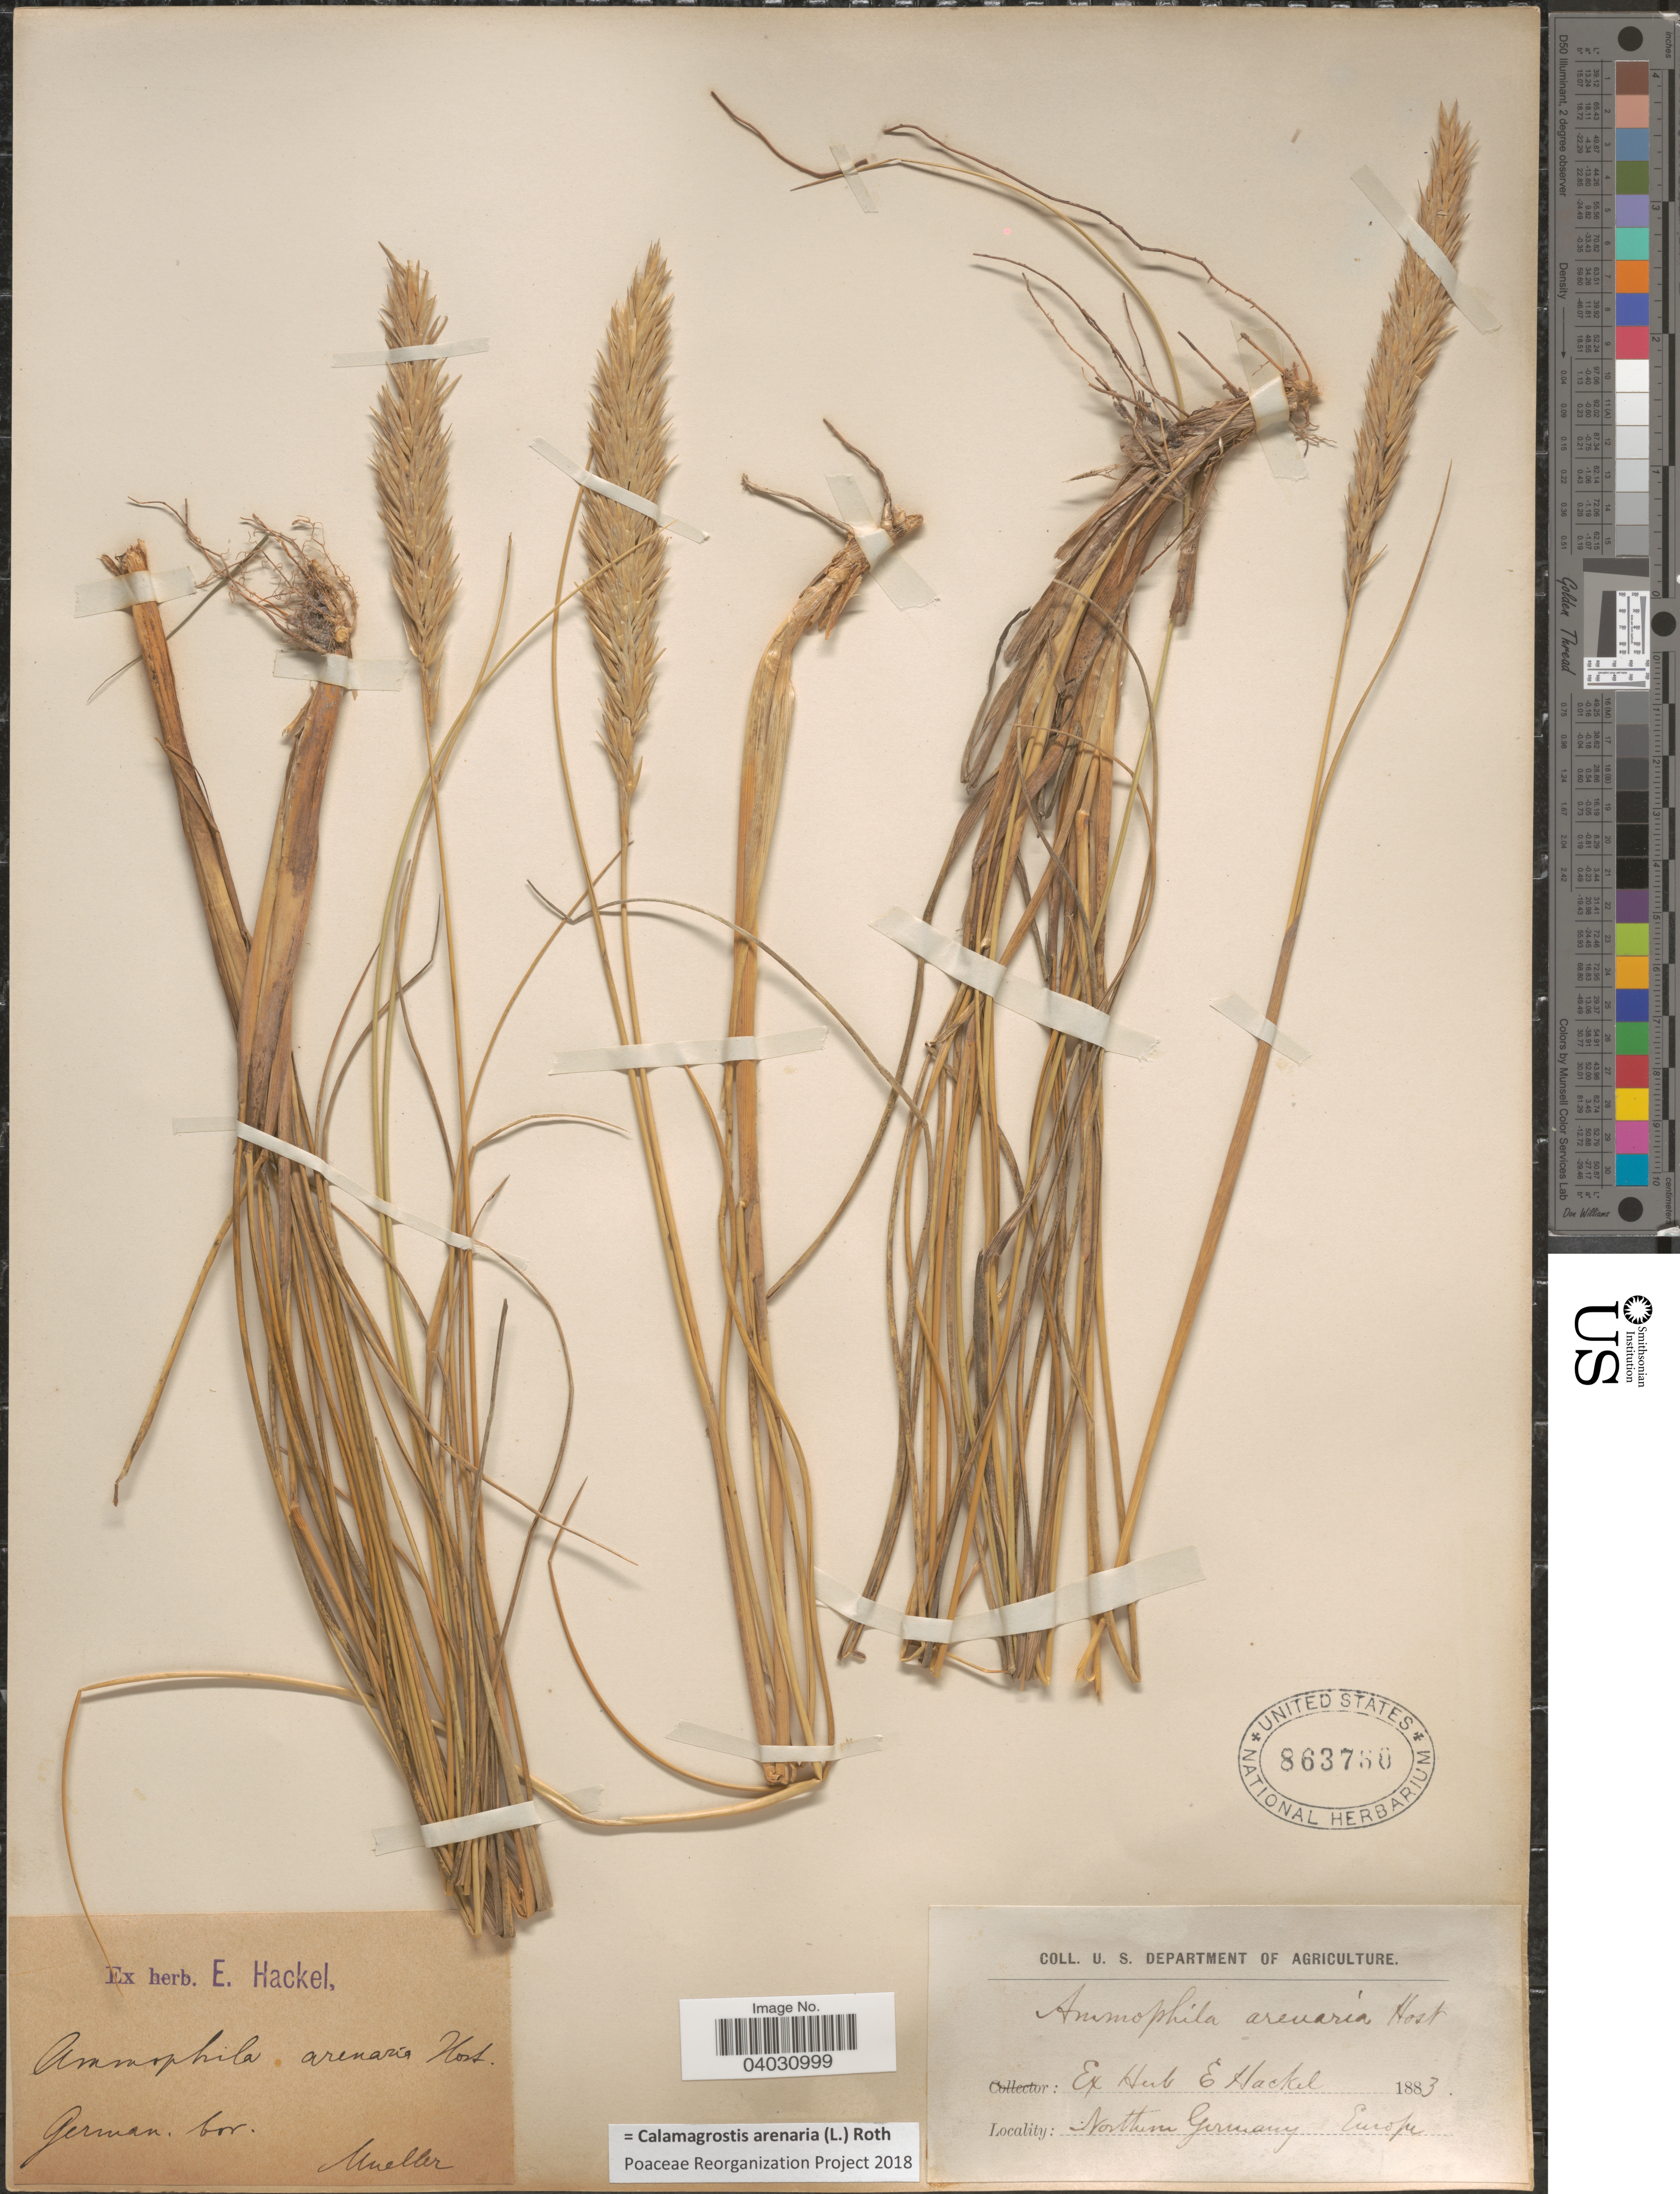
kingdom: Plantae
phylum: Tracheophyta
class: Liliopsida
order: Poales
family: Poaceae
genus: Calamagrostis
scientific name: Calamagrostis arenaria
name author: (L.) Roth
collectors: -. Mueller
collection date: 1883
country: Germany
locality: German. bor. Northern Germany.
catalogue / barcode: US 863760